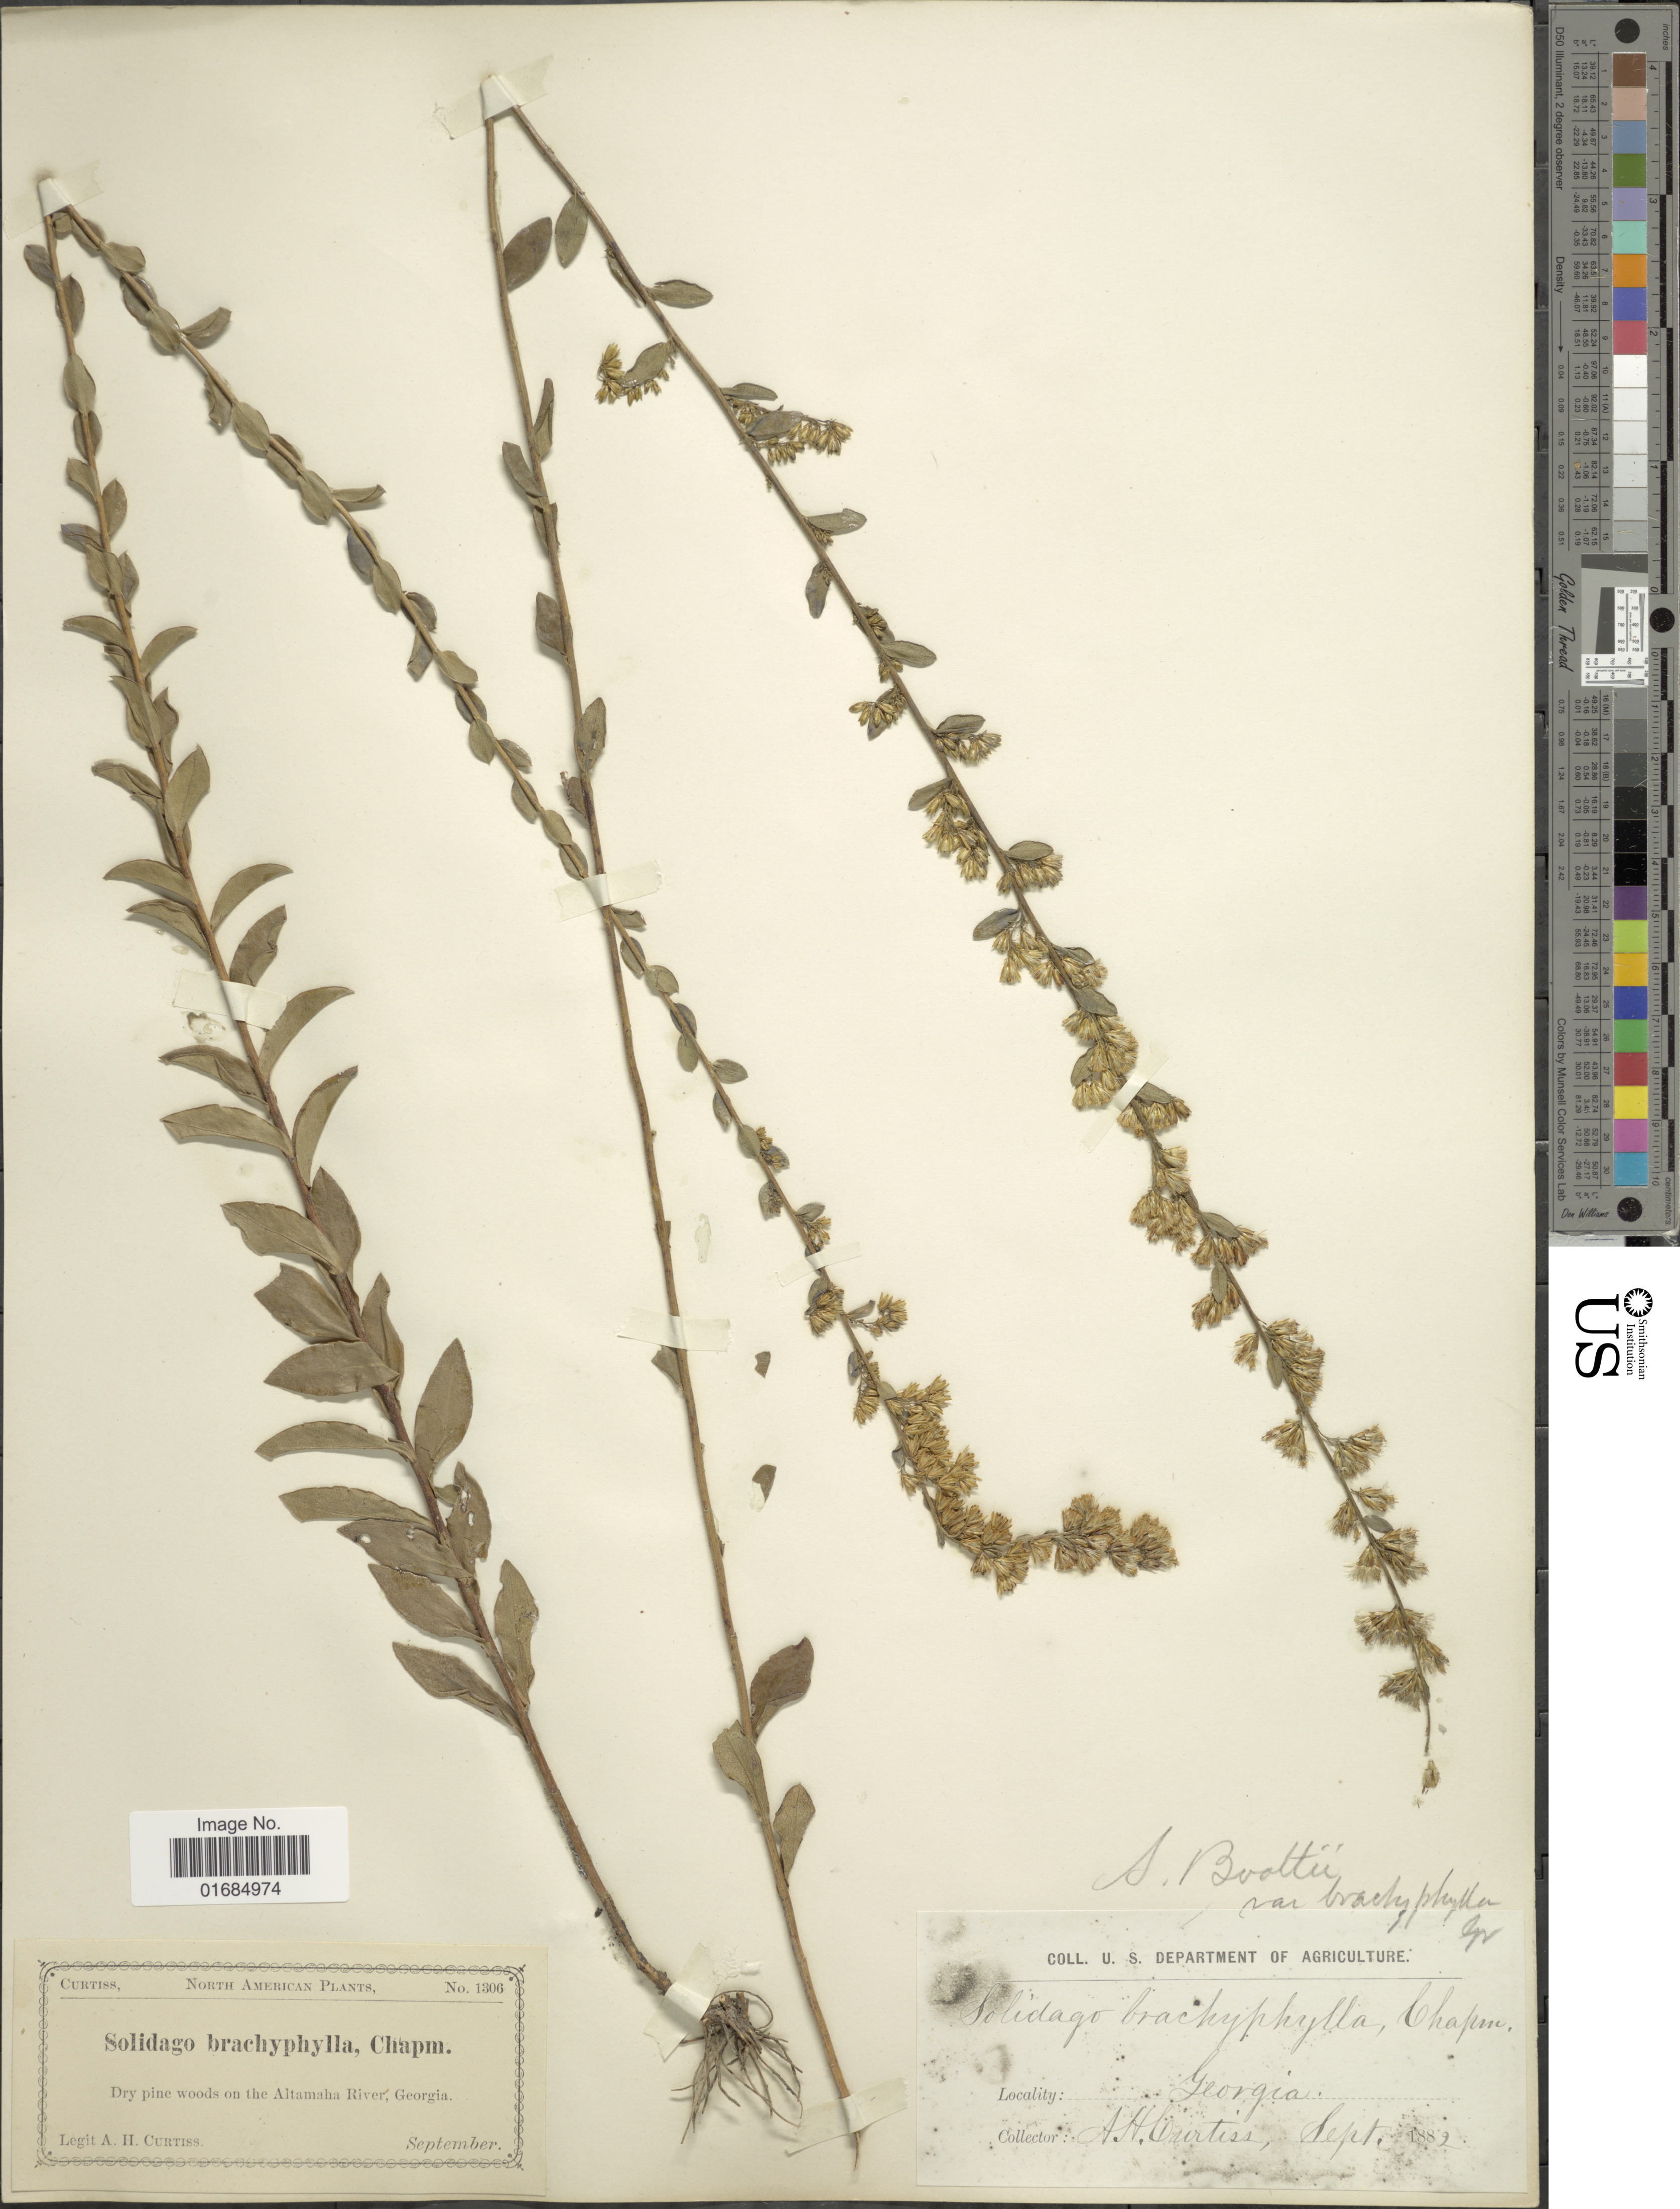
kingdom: Plantae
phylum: Tracheophyta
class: Magnoliopsida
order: Asterales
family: Asteraceae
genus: Solidago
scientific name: Solidago brachyphylla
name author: Chapman ex Torr. & A. Gray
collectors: A. H. Curtiss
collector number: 1306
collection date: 1882-08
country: United States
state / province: Georgia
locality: Dry pine woods on the Altamaha River.